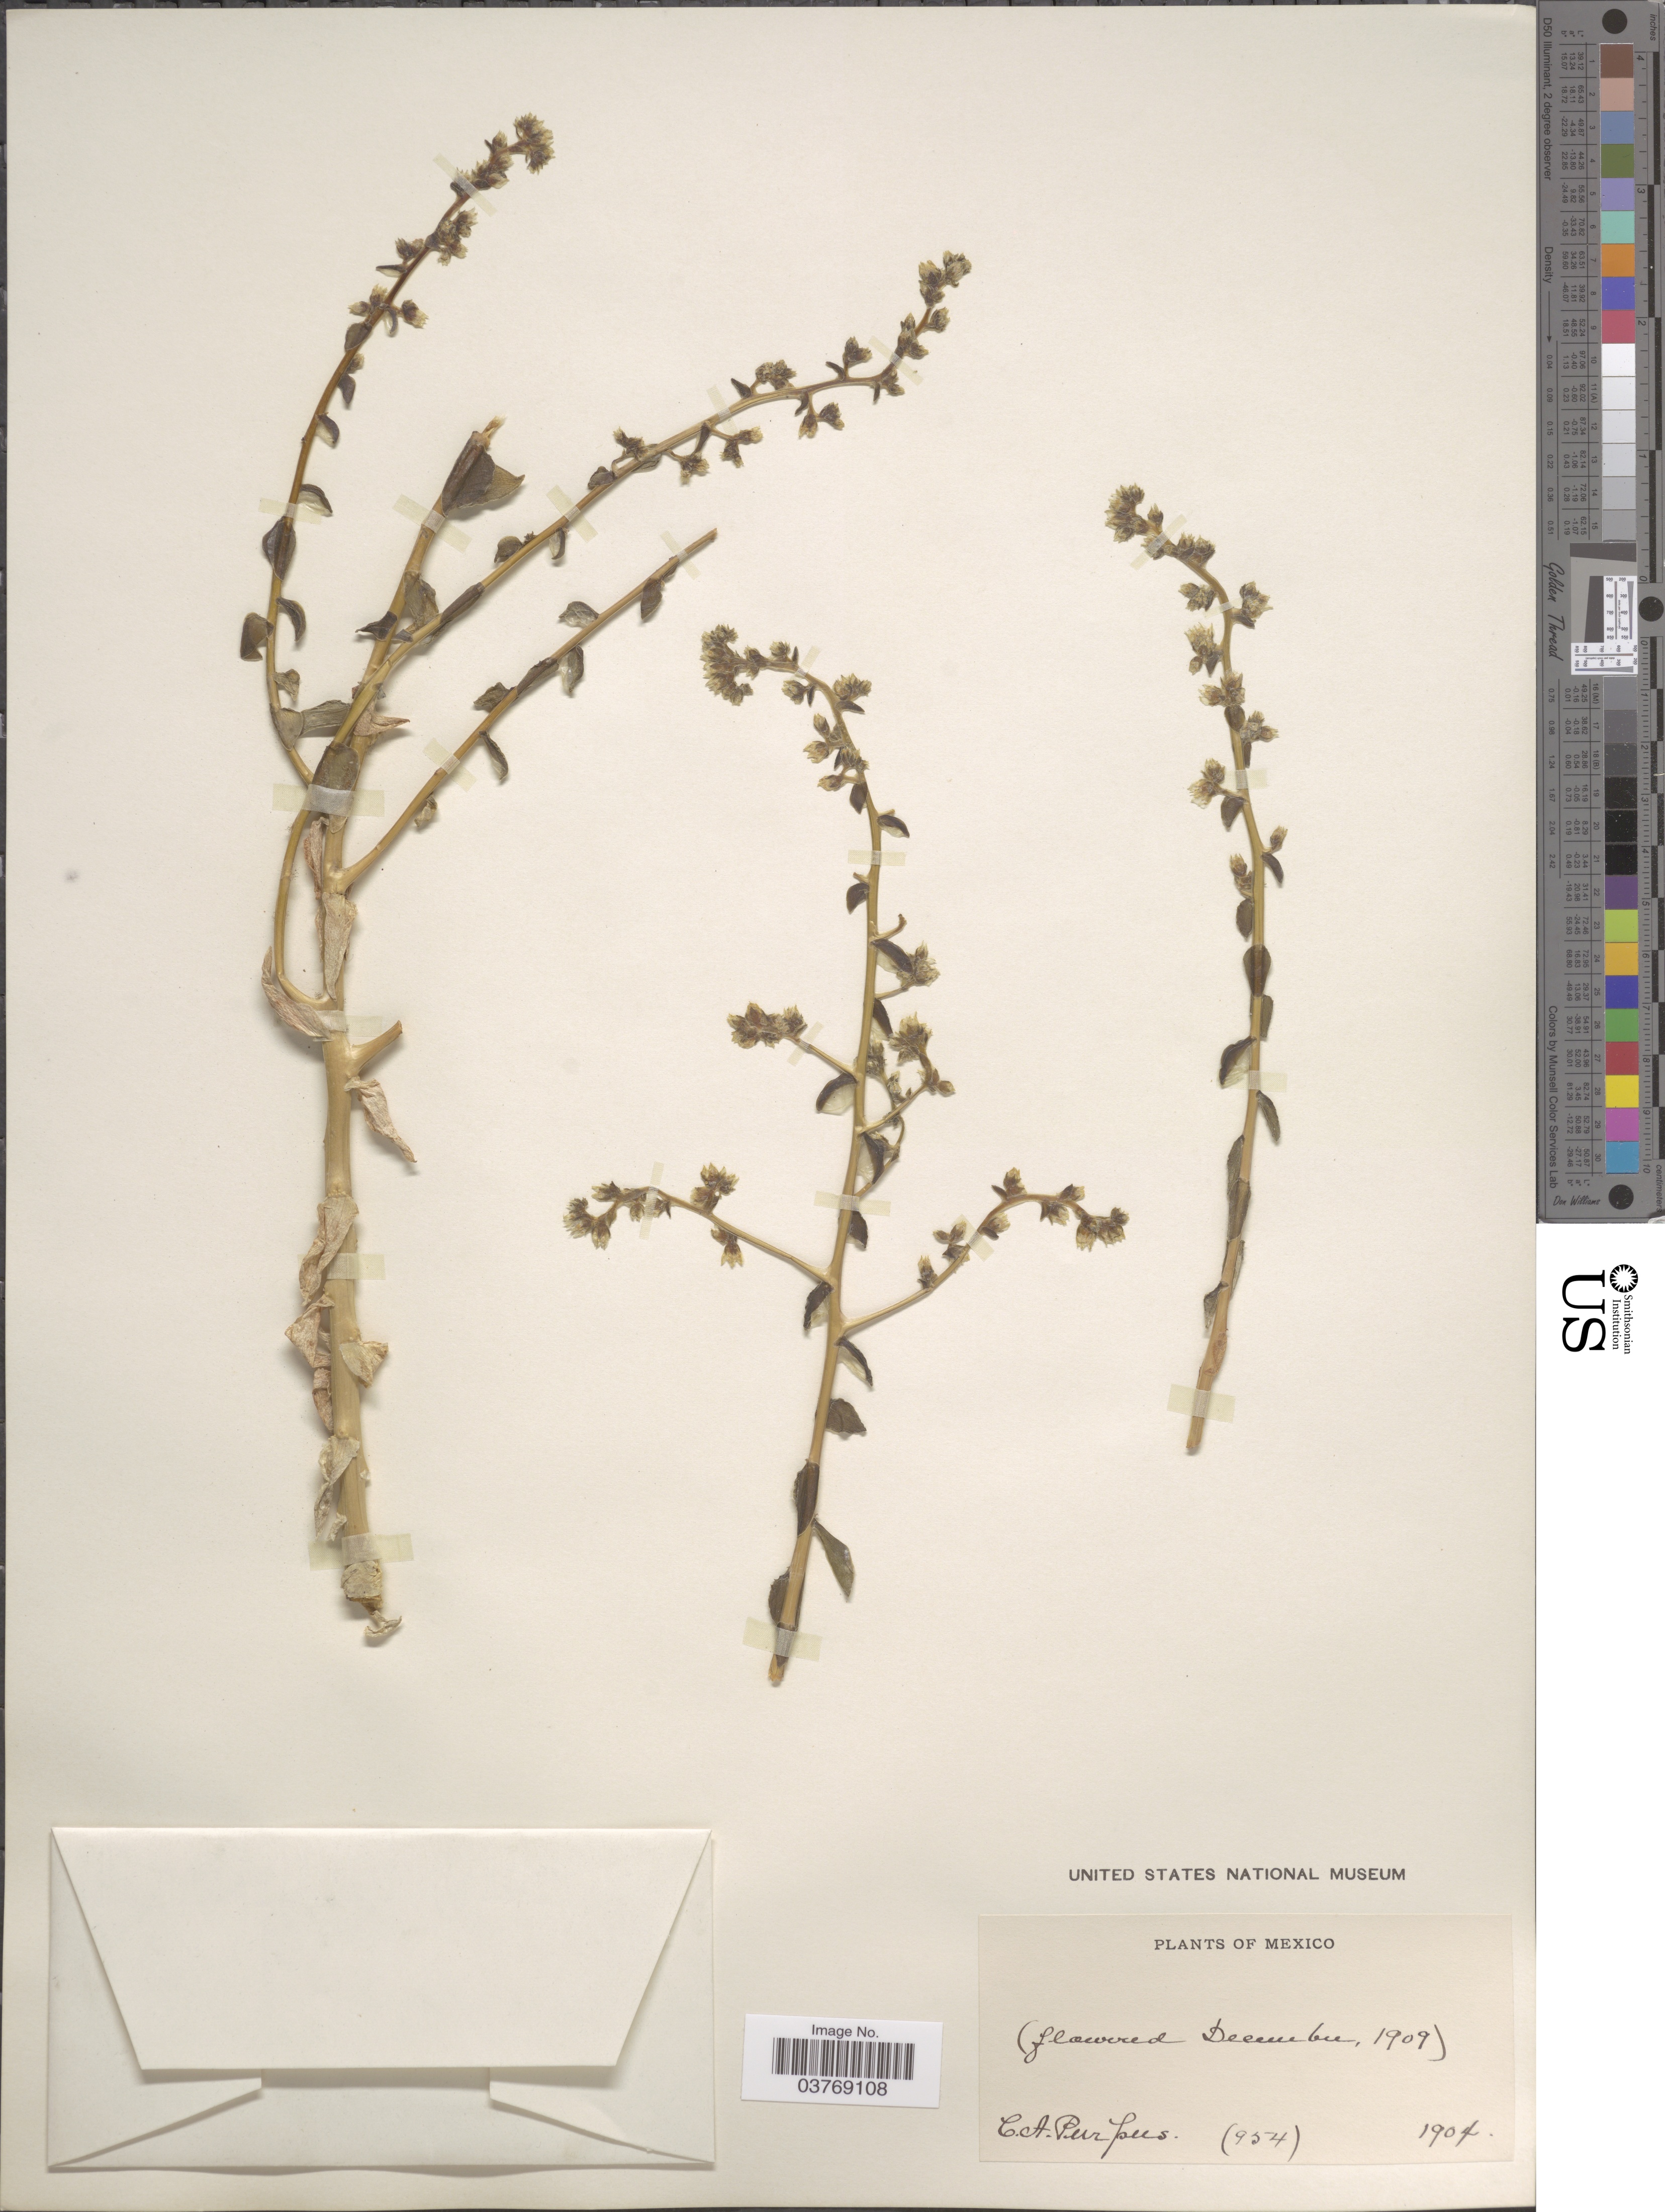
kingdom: Plantae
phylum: Tracheophyta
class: Magnoliopsida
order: Saxifragales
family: Crassulaceae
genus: Sedum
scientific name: Sedum sp.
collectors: C. A. Purpus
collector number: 954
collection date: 1904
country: Mexico